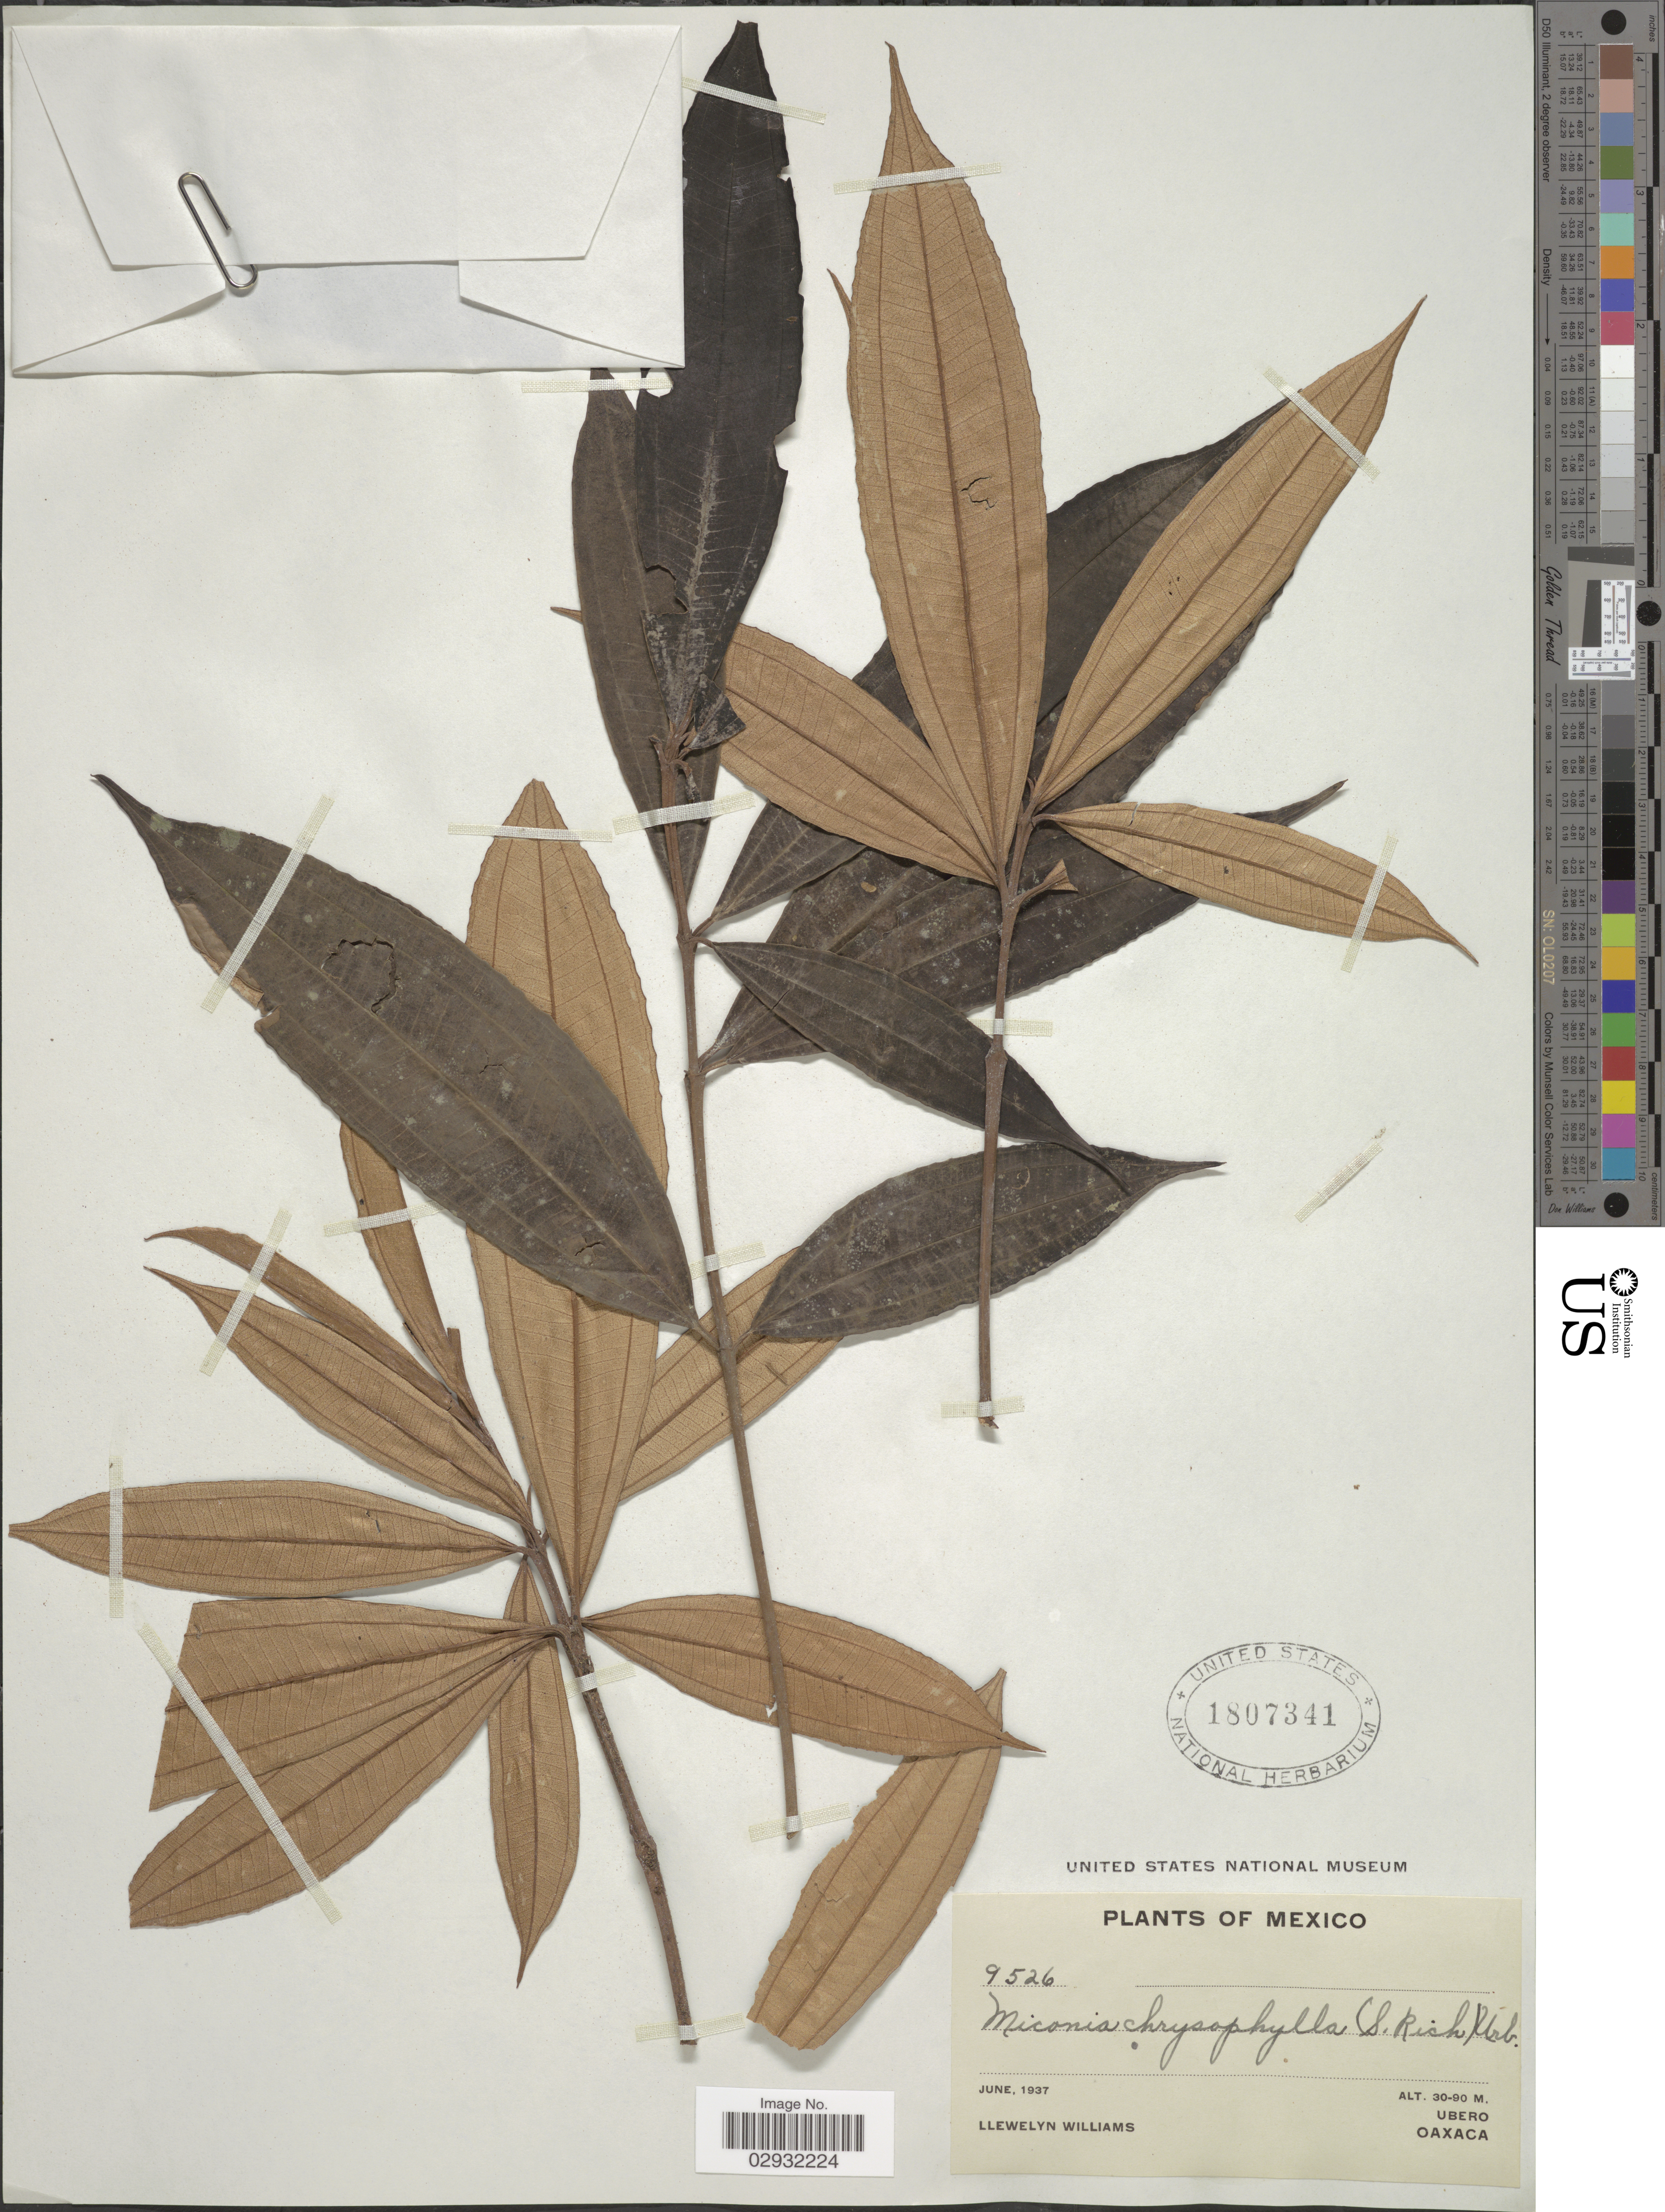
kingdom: Plantae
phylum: Tracheophyta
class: Magnoliopsida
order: Myrtales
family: Melastomataceae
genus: Miconia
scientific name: Miconia chrysophylla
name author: (Rich.) Urb.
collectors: Ll. Williams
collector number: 9526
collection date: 1937-06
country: Mexico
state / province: Oaxaca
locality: Ubero, Oaxaca.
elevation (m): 30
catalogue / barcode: US 1807341